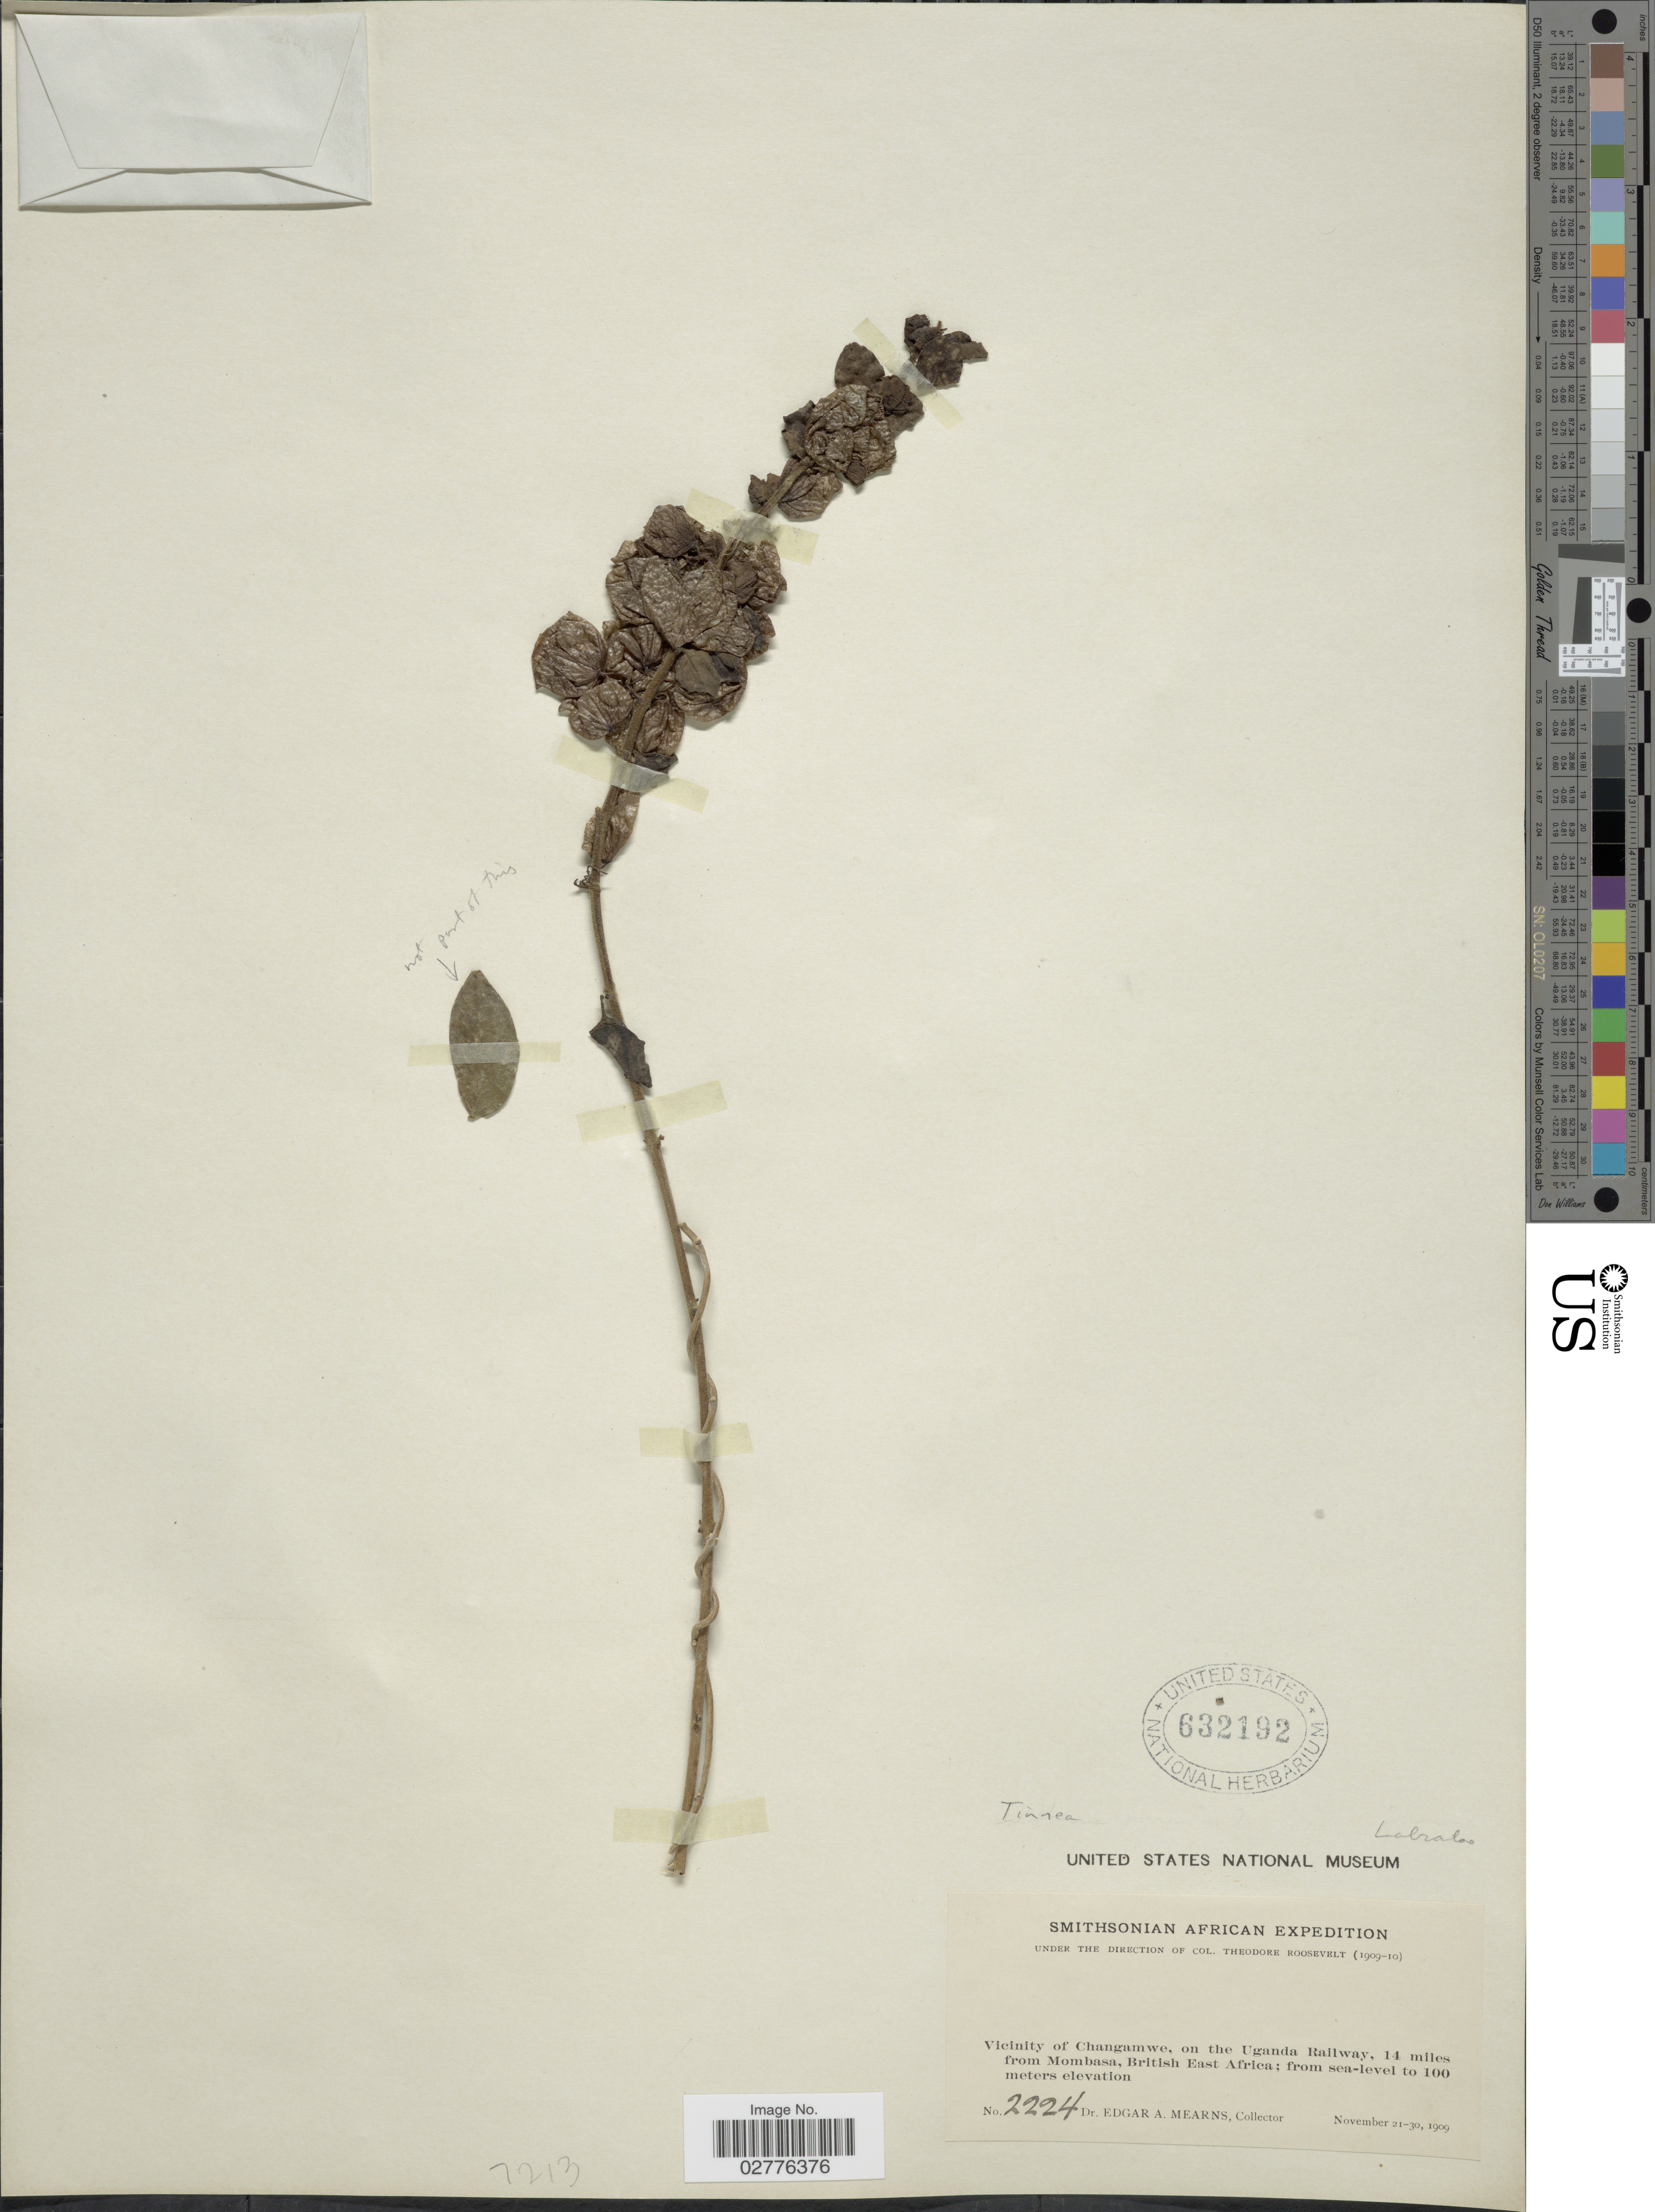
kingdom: Plantae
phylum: Tracheophyta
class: Magnoliopsida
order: Lamiales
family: Lamiaceae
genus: Tinnea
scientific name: Tinnea sp.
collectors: E. A. Mearns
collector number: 2224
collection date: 1909-11-21/1909-11-30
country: Uganda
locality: Vicinity of Changamwe, on the Uganda Railway, 14 miles from Mombasa, British East Africa.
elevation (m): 100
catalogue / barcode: US 632192